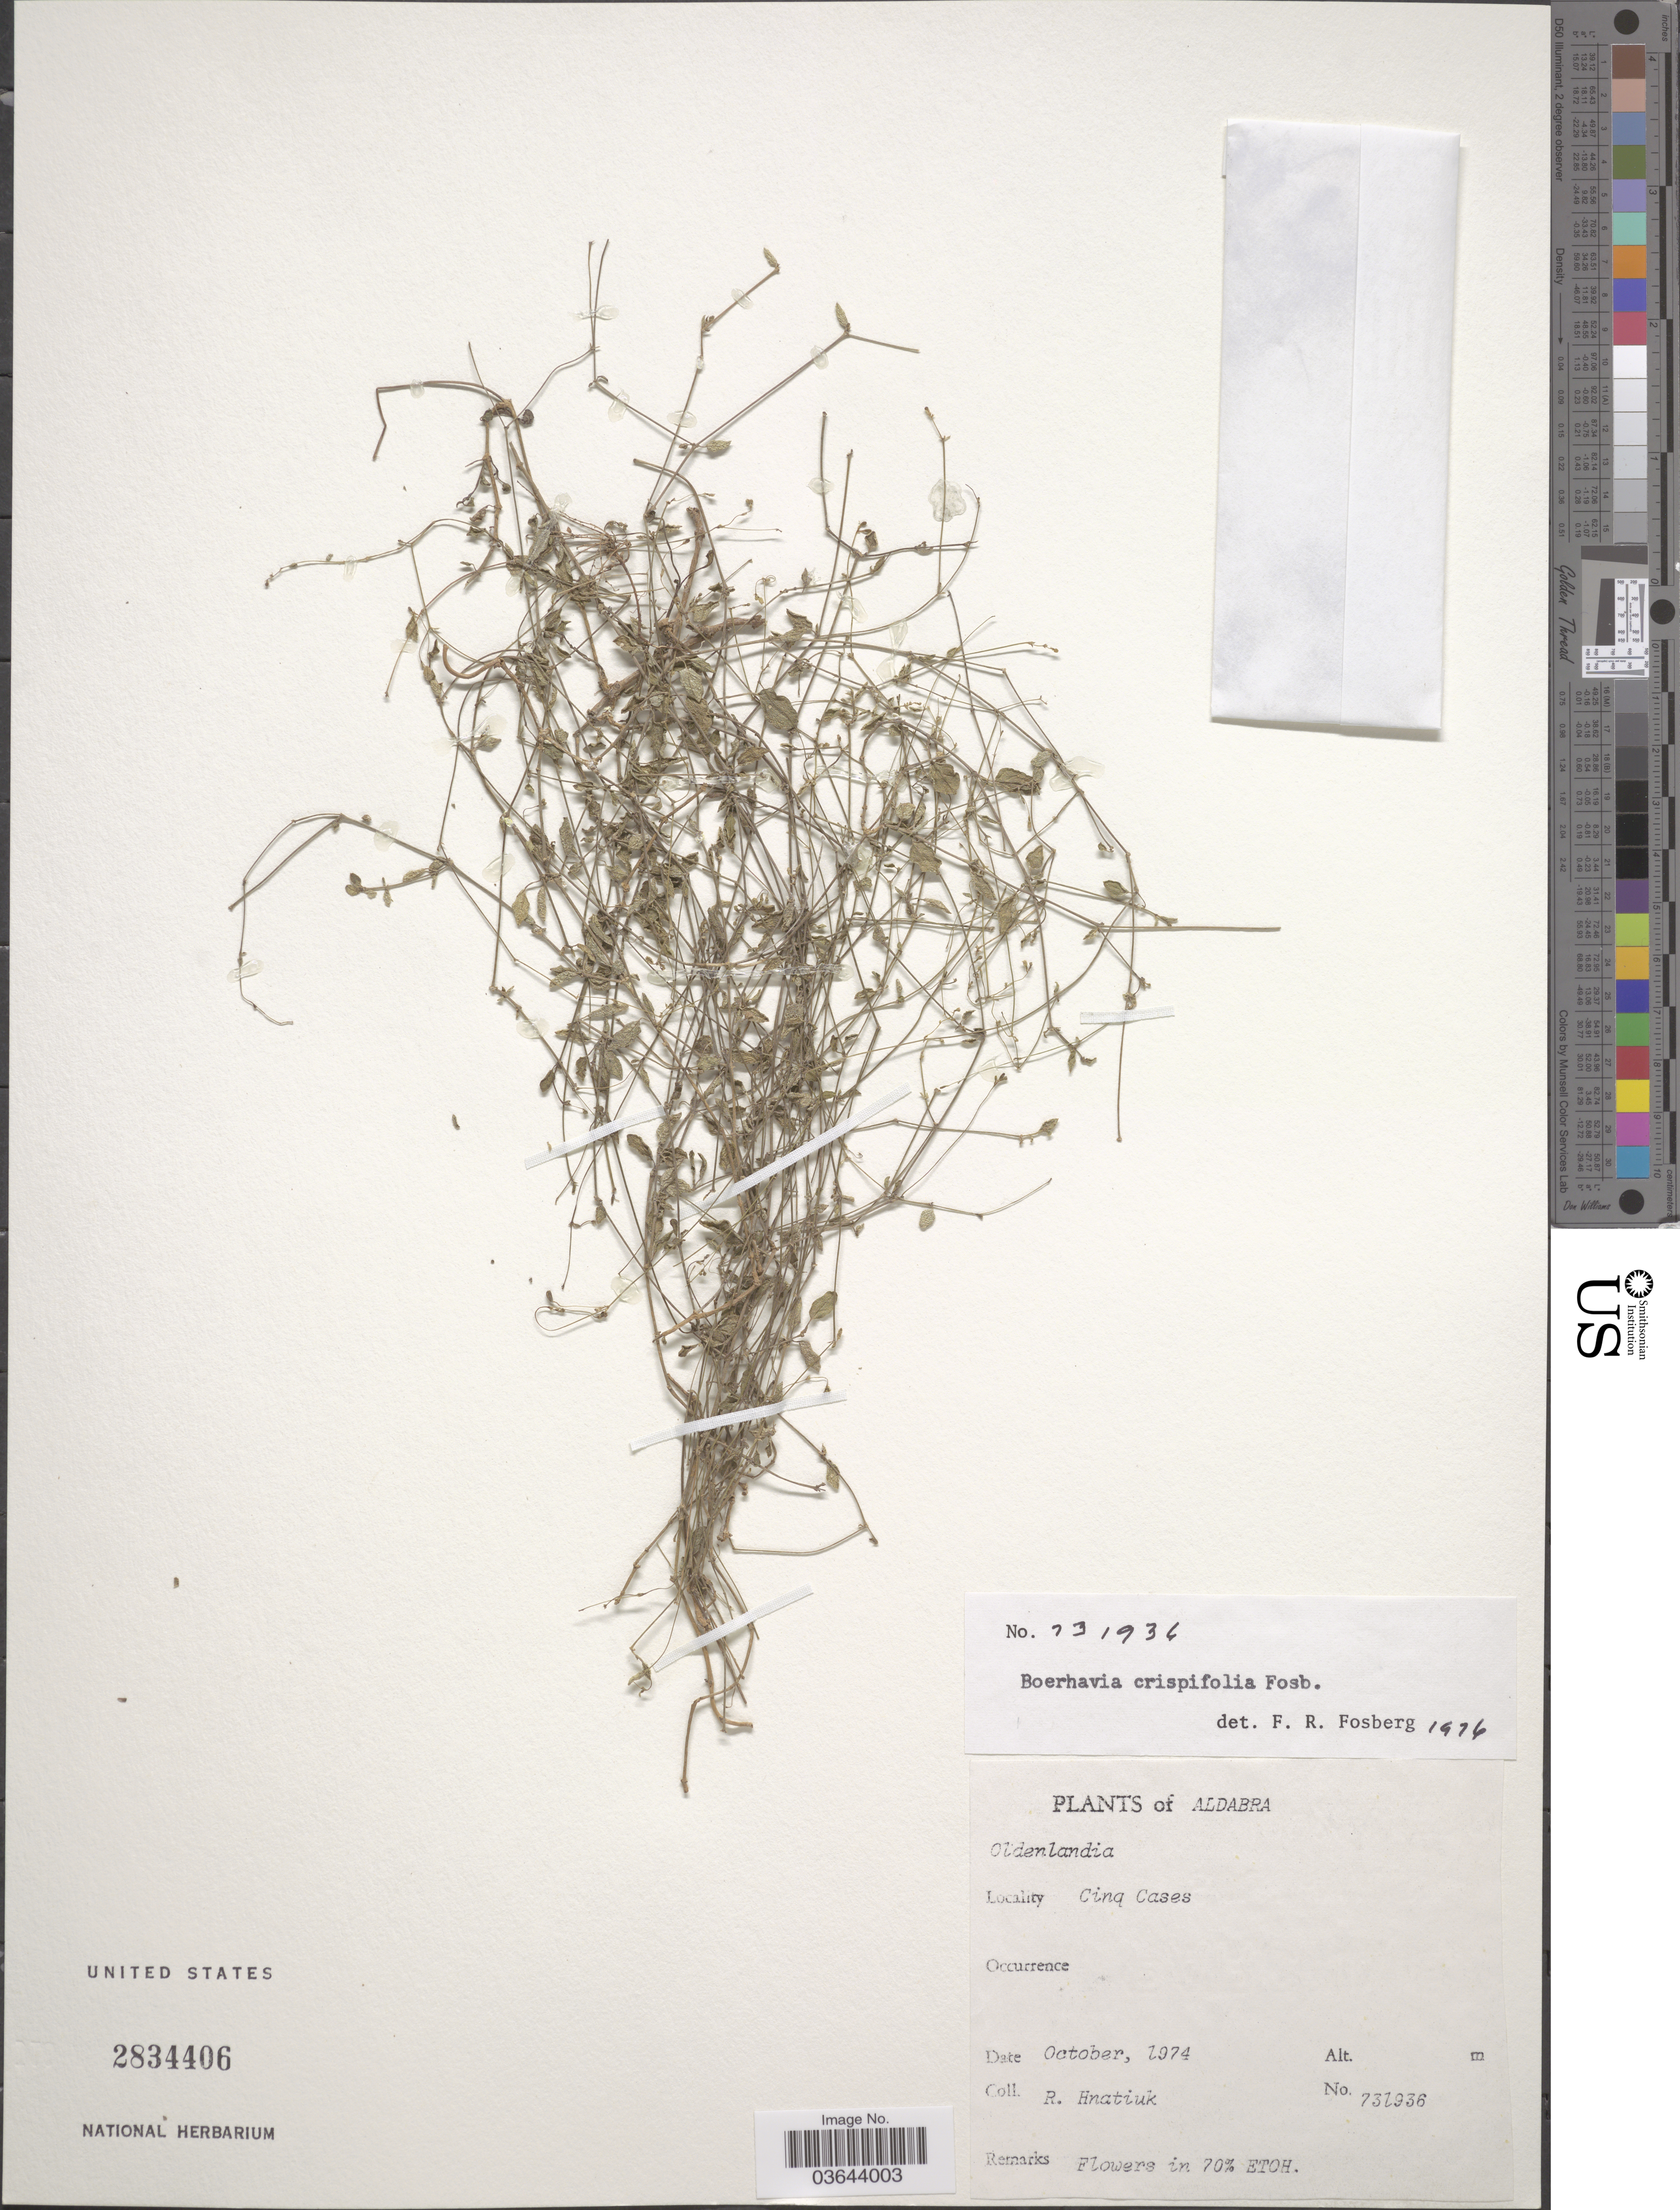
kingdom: Plantae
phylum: Tracheophyta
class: Magnoliopsida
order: Caryophyllales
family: Nyctaginaceae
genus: Boerhavia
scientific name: Boerhavia crispifolia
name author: Fosberg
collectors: R. Hnatiuk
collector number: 731936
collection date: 1974-10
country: Seychelles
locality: Aldabra. Cinq Cases.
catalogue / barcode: US 2834406